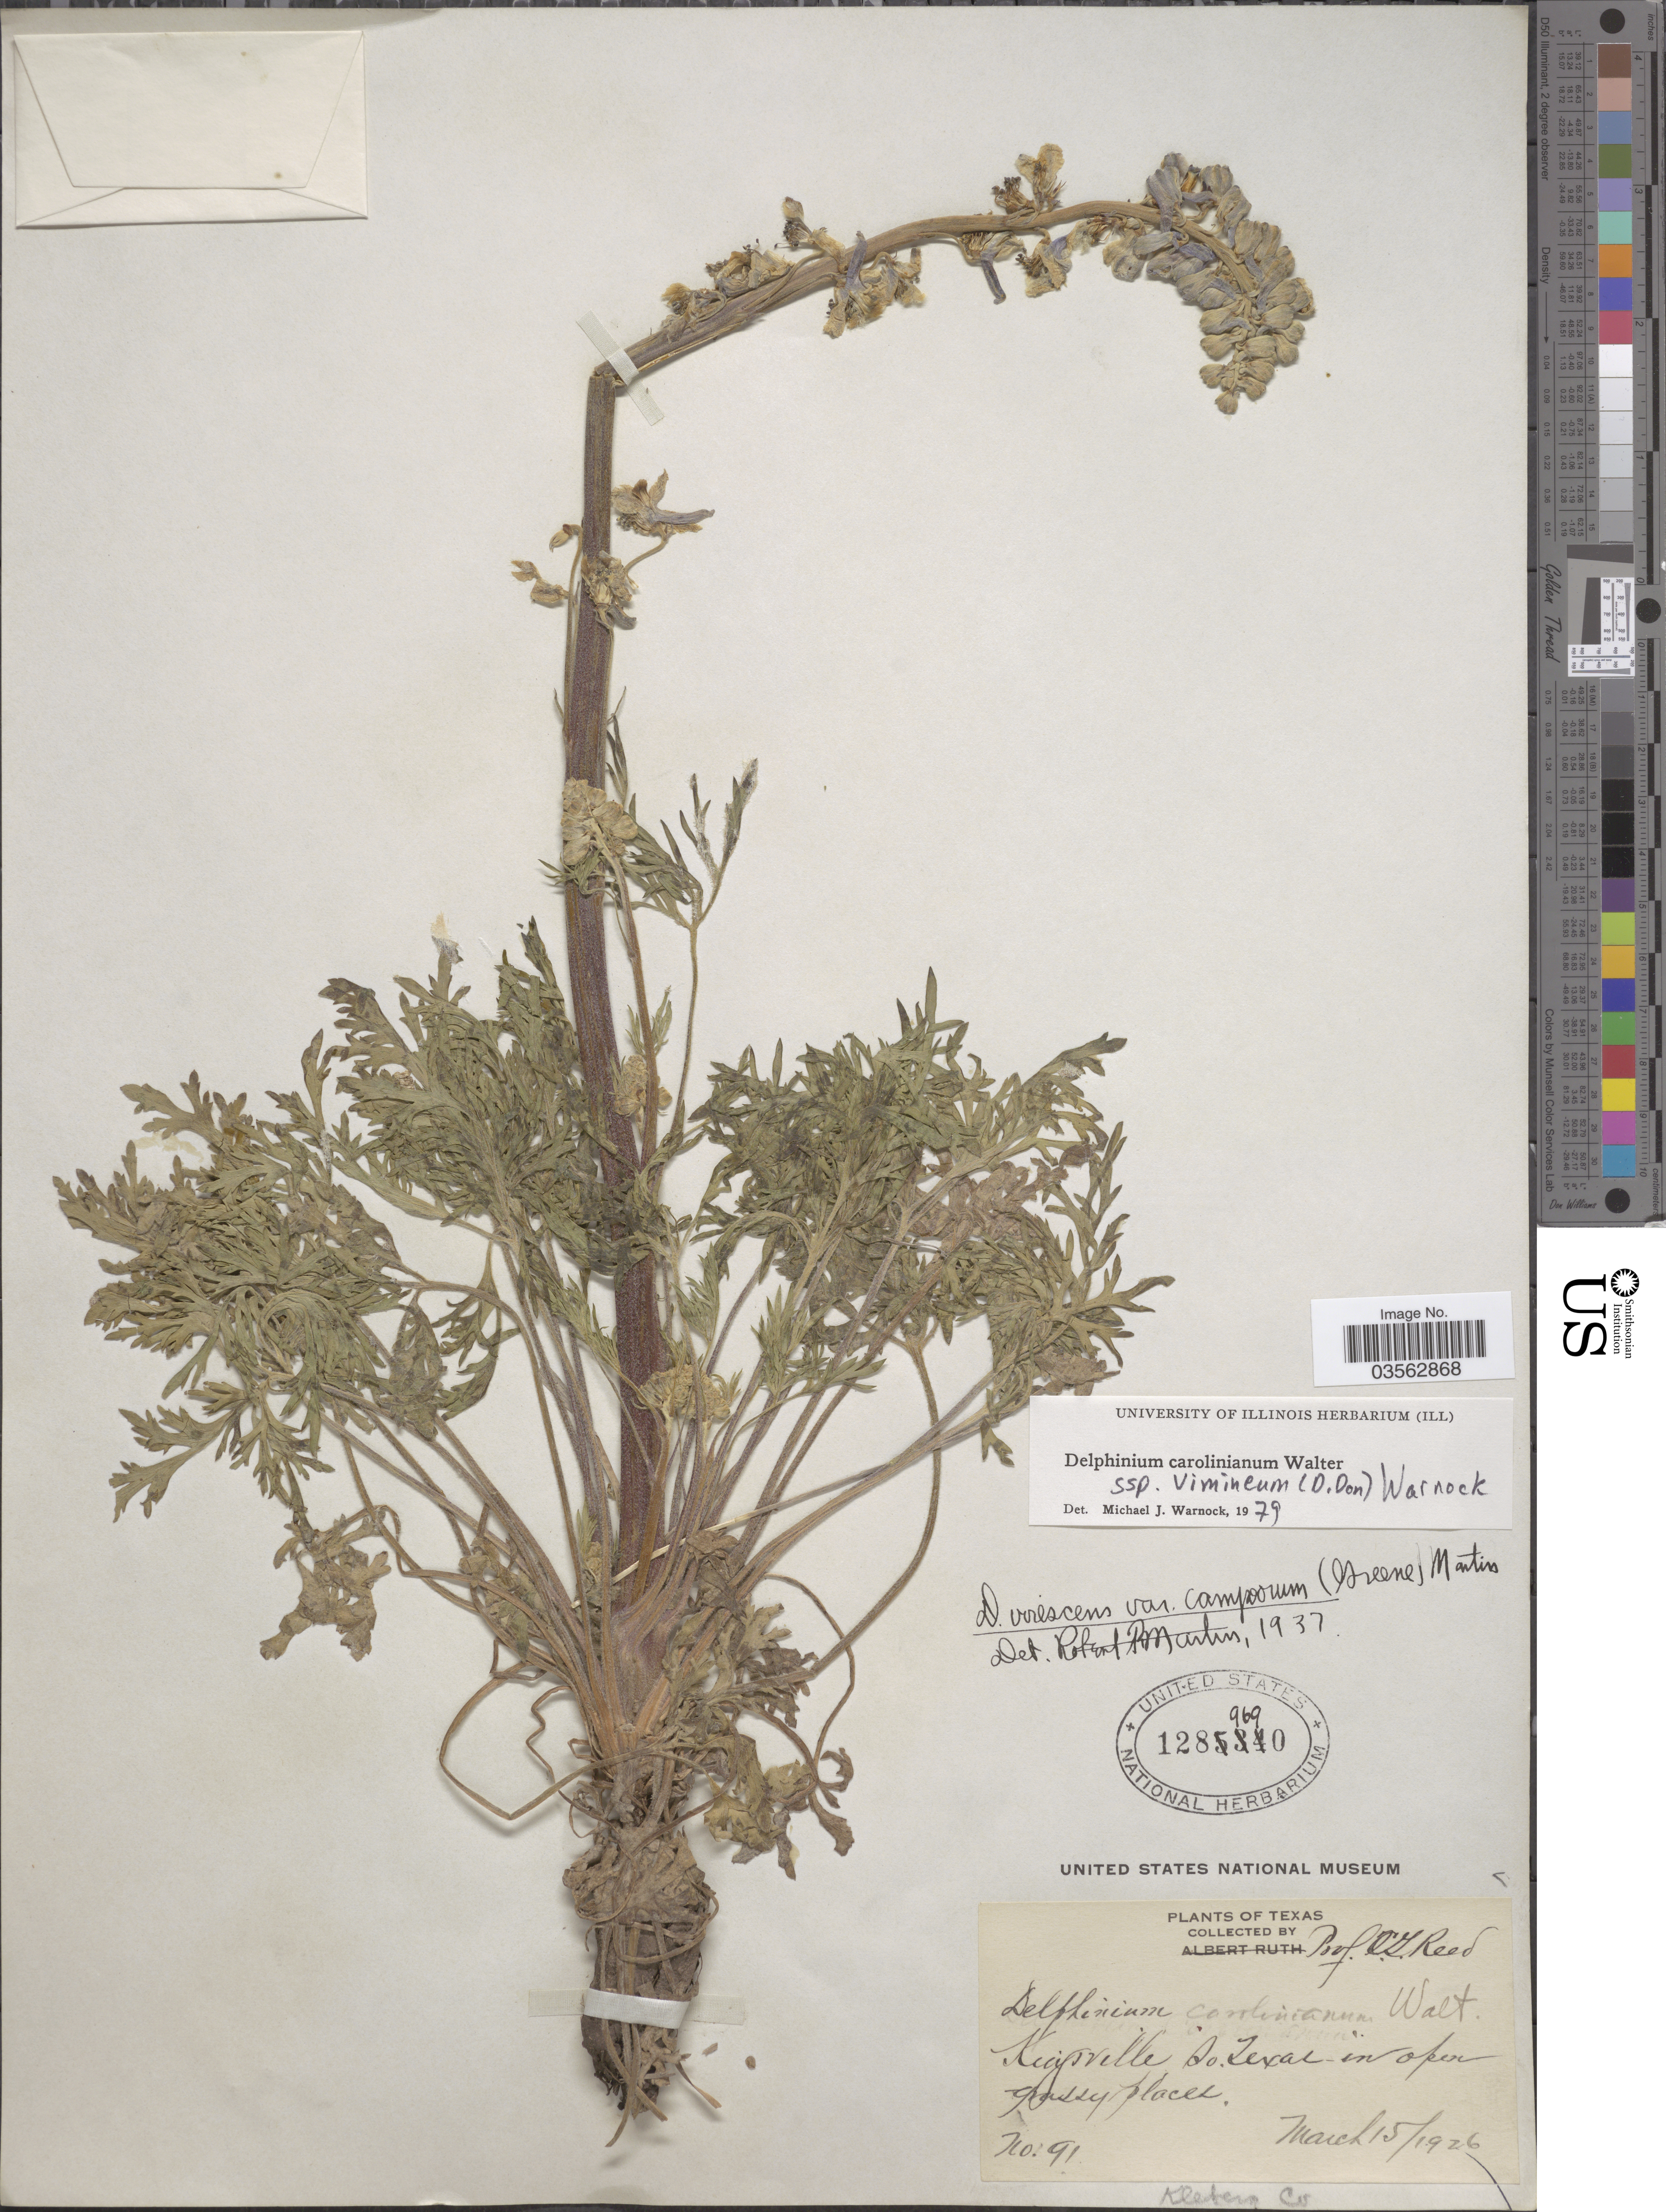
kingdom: Plantae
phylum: Tracheophyta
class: Magnoliopsida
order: Ranunculales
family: Ranunculaceae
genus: Delphinium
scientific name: Delphinium carolinianum subsp. vimineum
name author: Walter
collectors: C. Reed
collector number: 91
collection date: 1926-03-15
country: United States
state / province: Texas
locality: Kingsville So. Texas. Kleberg Co.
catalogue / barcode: US 1289690